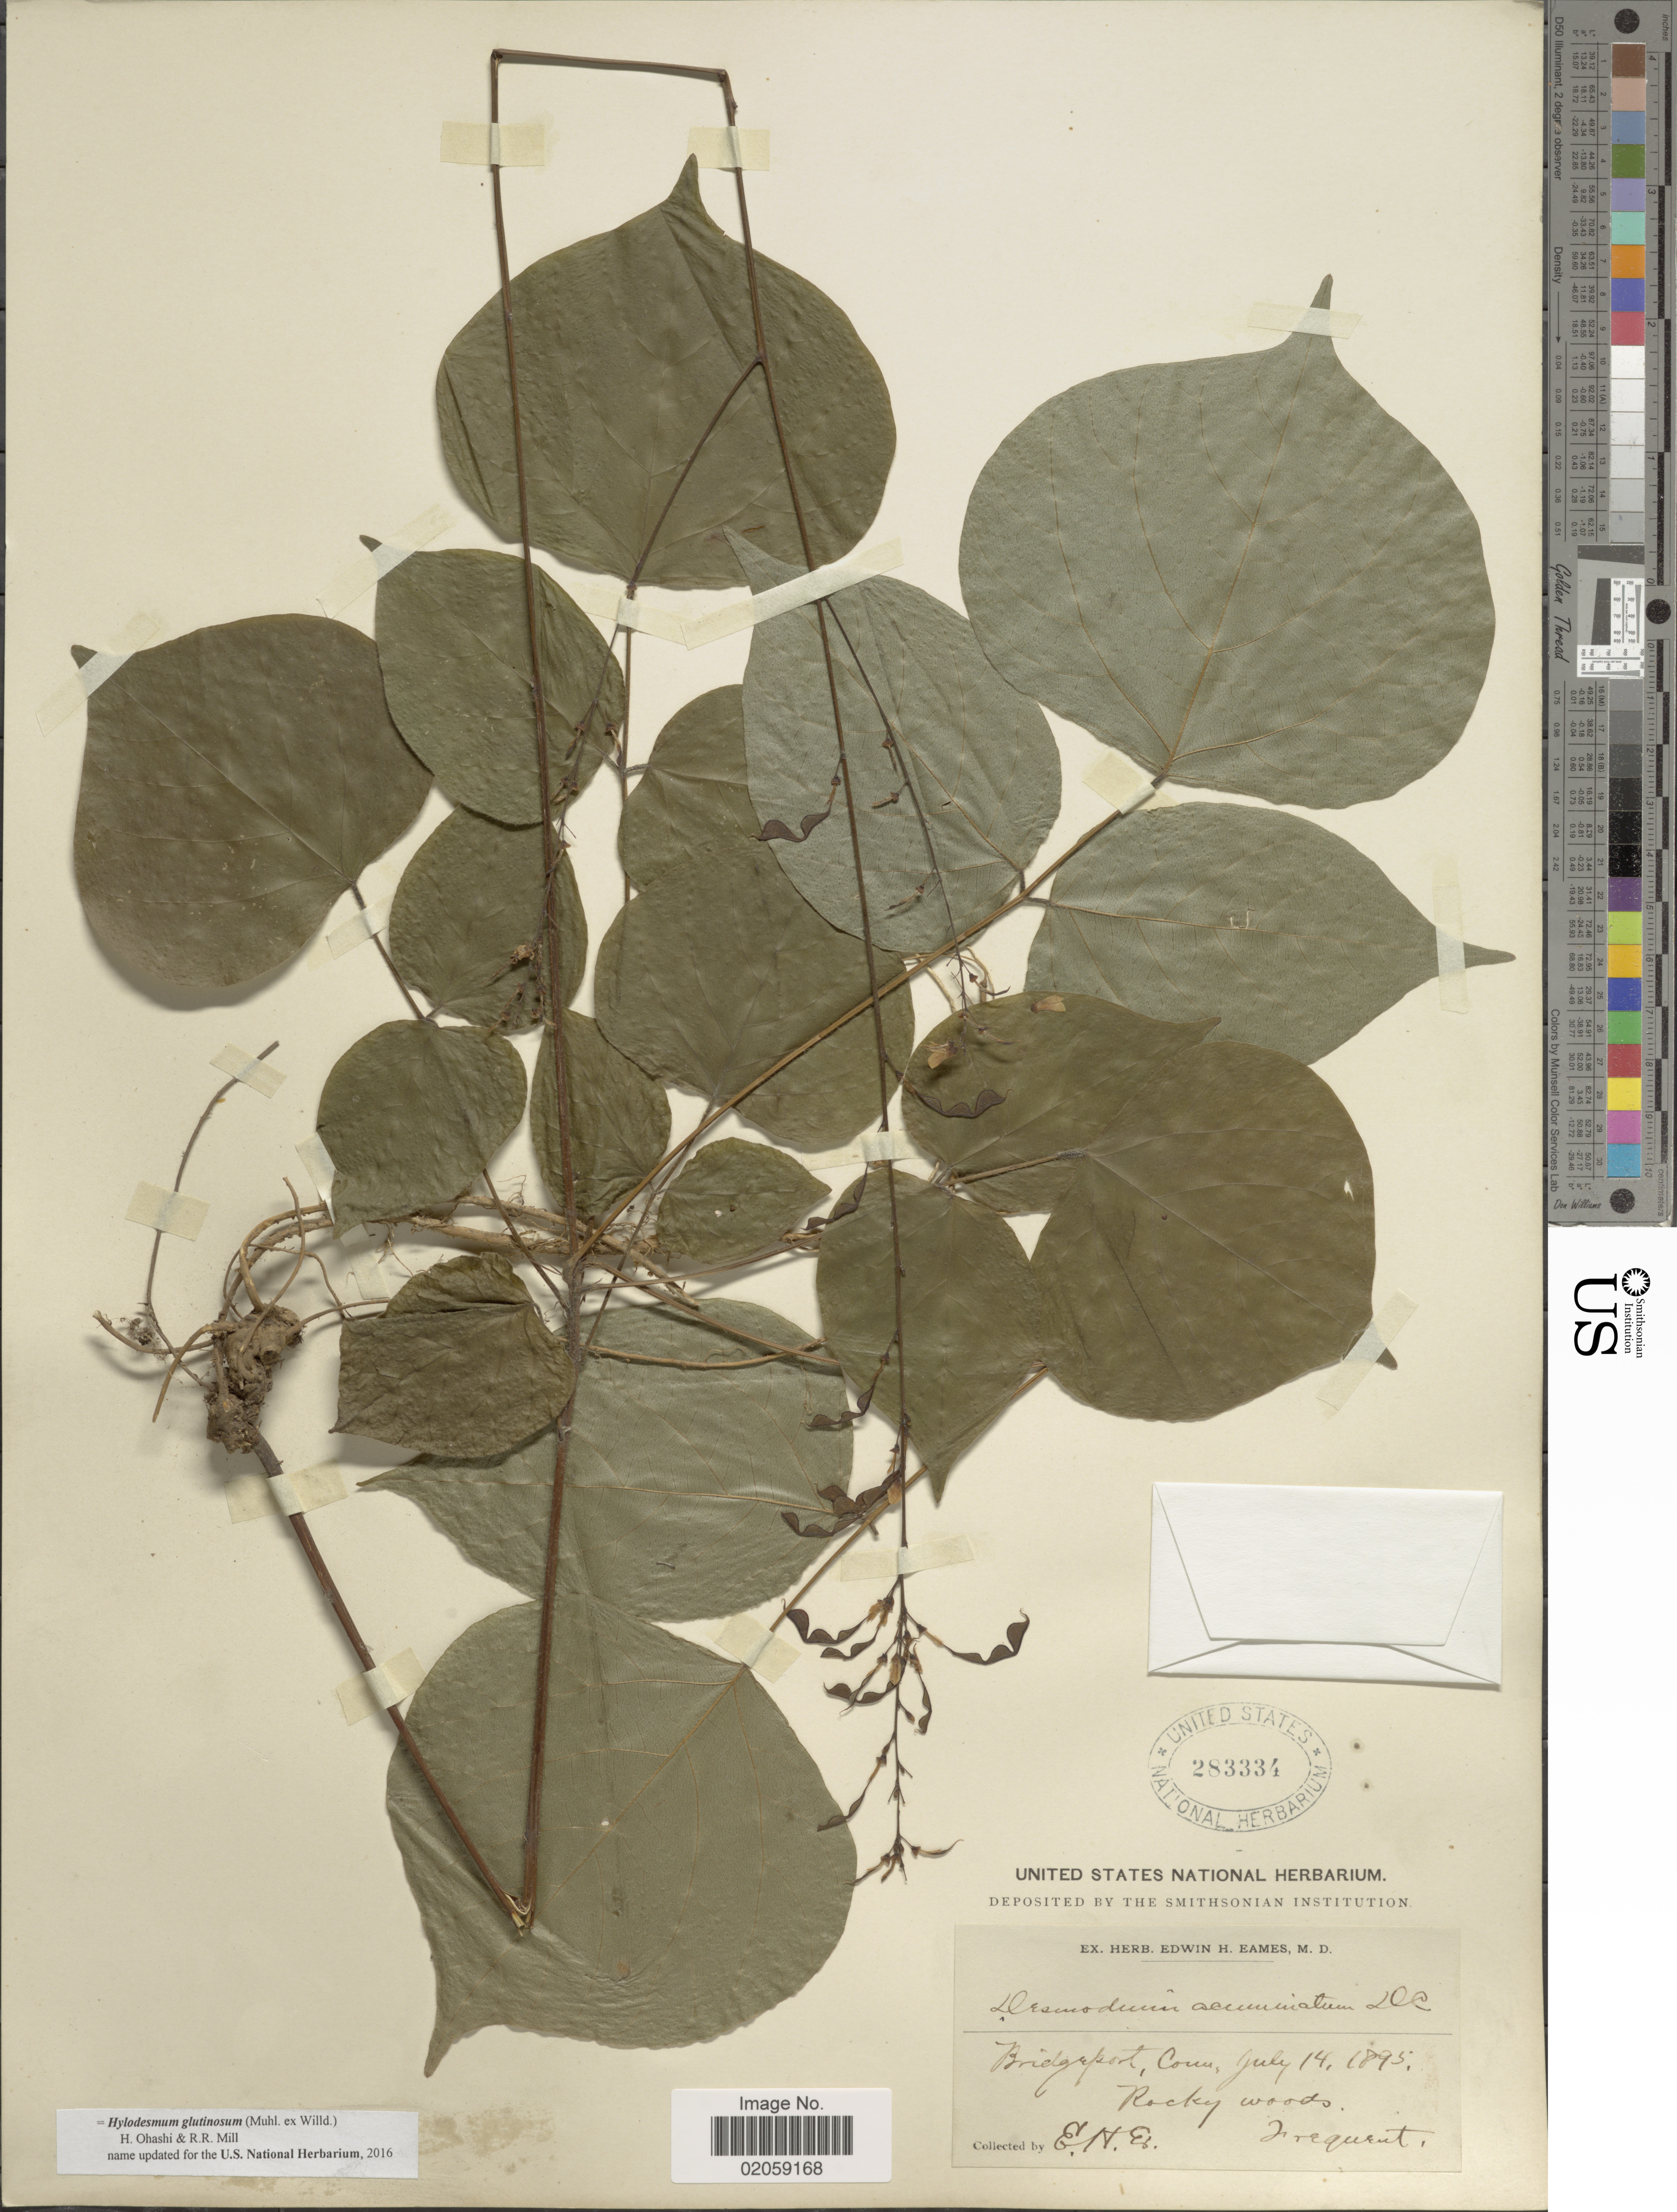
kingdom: Plantae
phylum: Tracheophyta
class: Magnoliopsida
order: Fabales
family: Fabaceae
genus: Hylodesmum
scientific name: Hylodesmum glutinosum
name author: (Muhl. ex Willd.) H. Ohashi & R.R. Mill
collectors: E. H. Eames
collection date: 1895-07-14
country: United States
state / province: Connecticut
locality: Bridgeport, Conn.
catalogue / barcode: US 283334